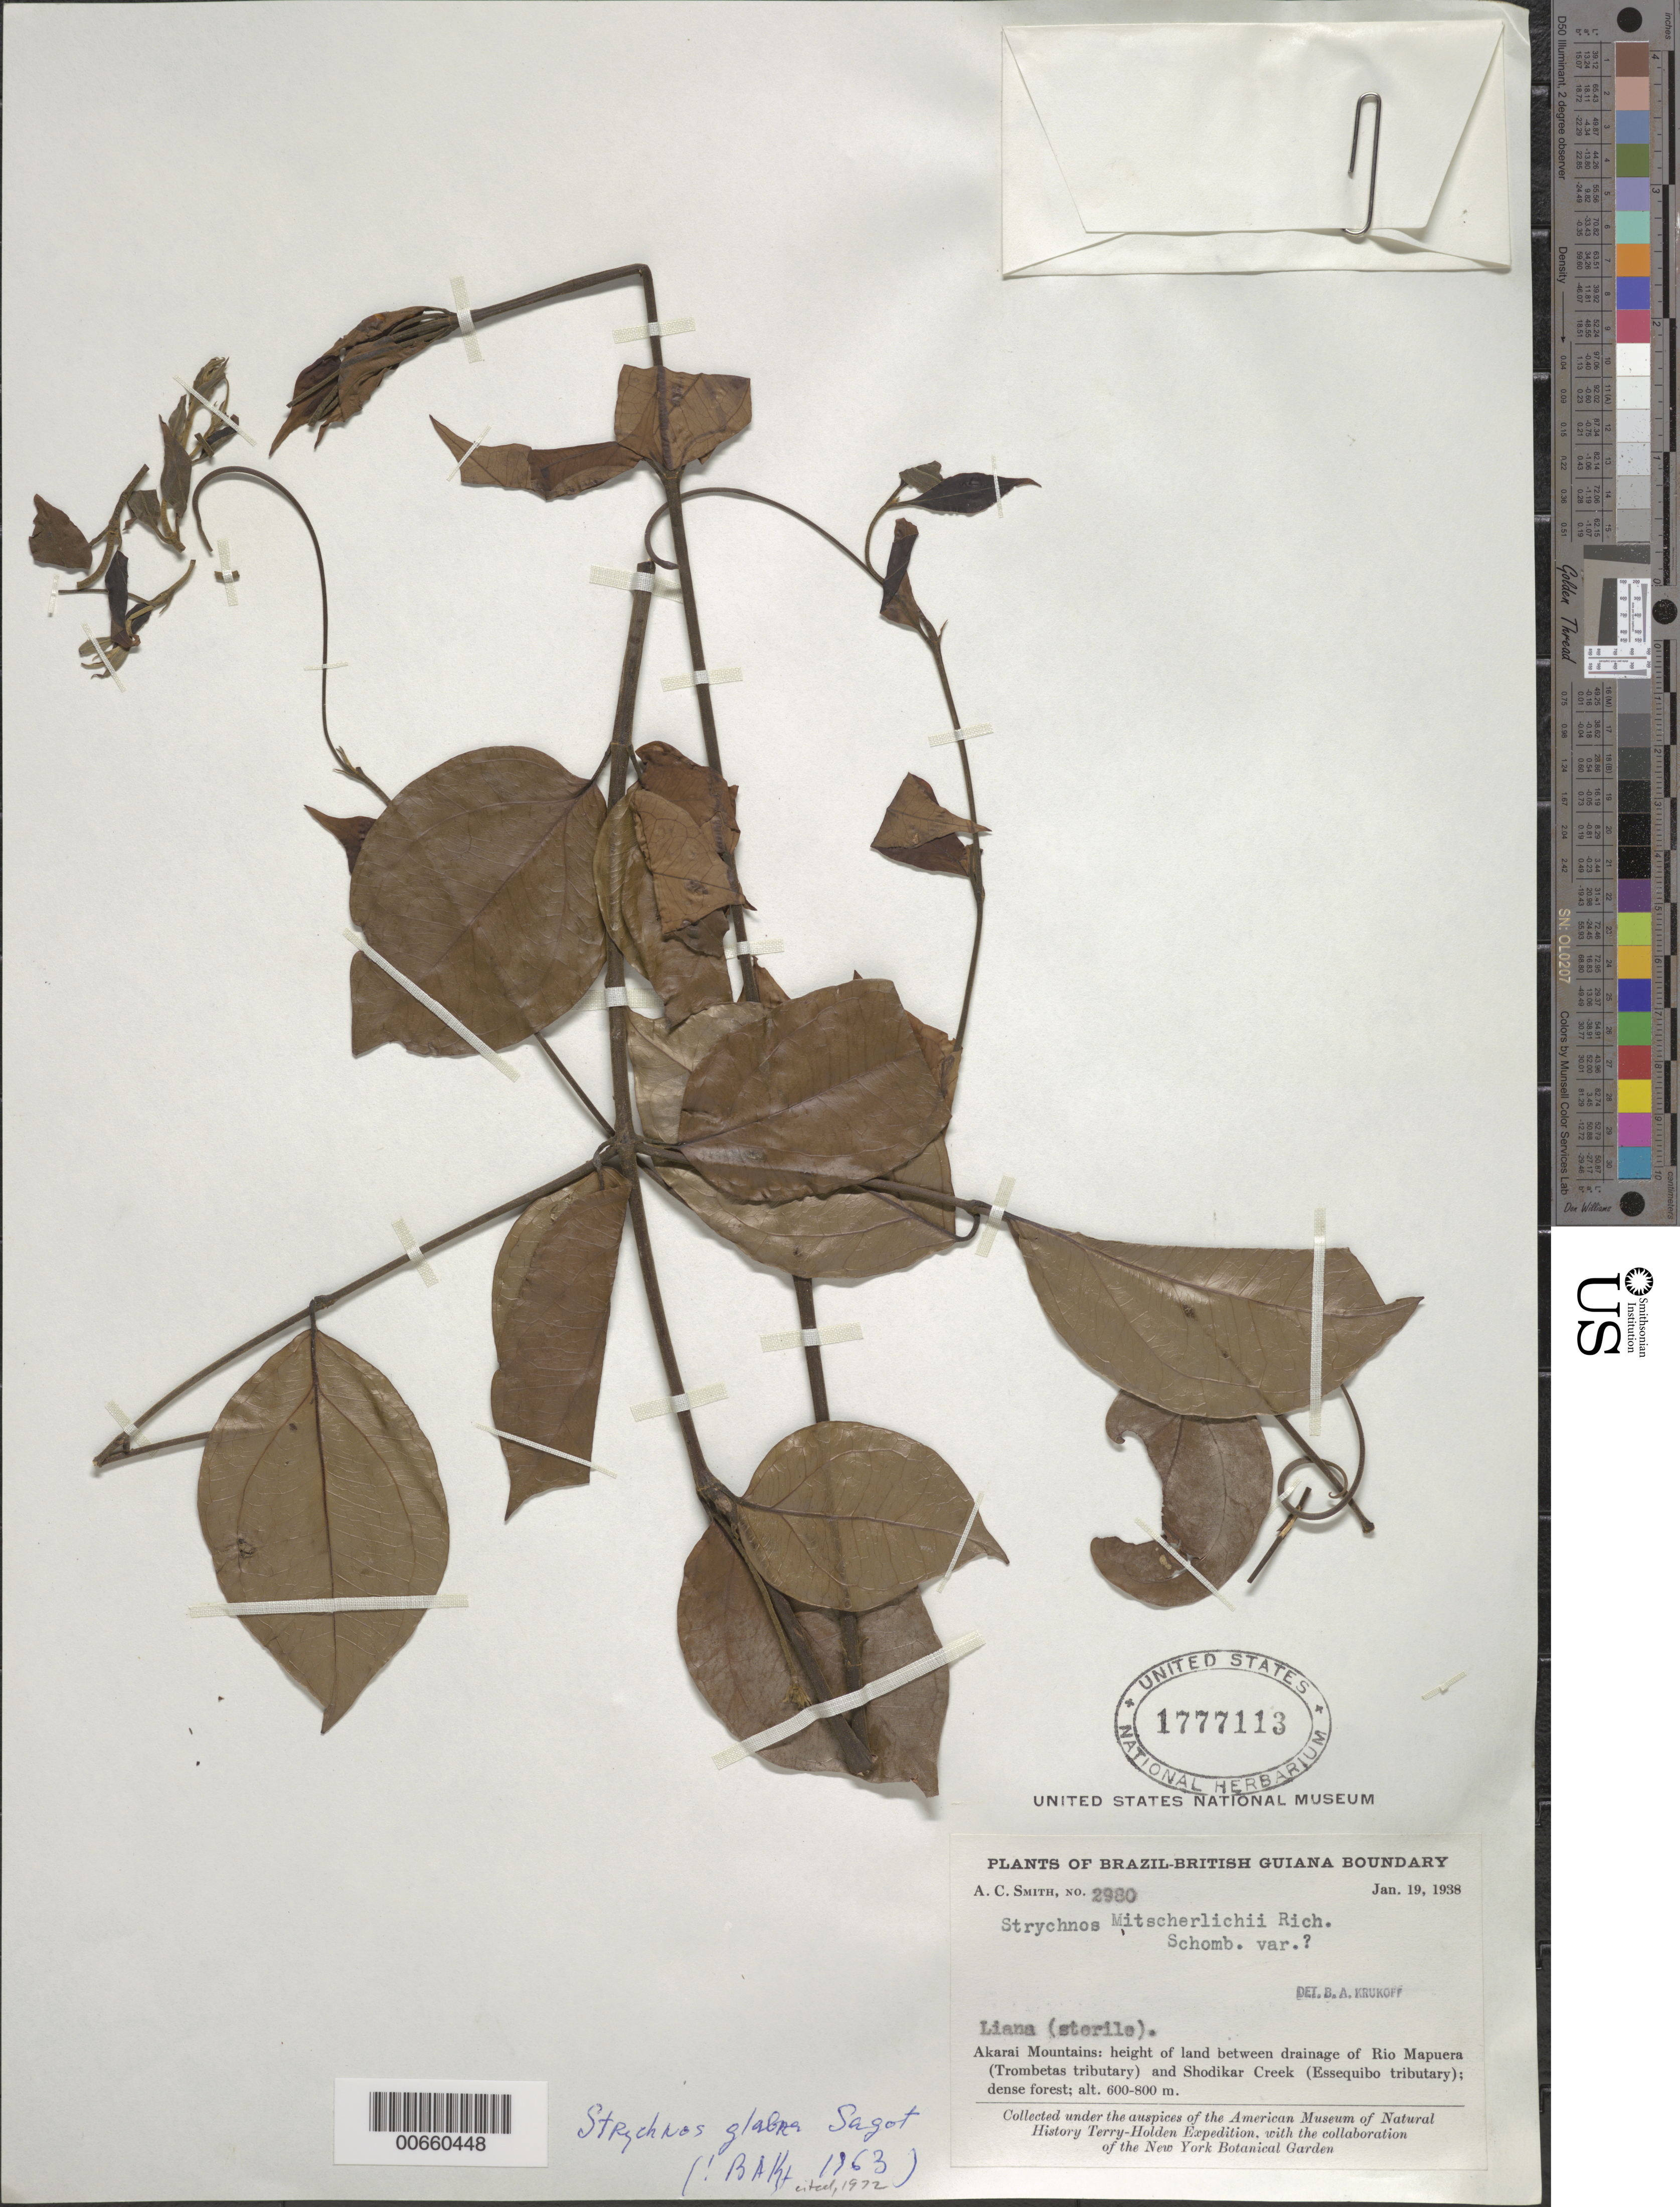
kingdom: Plantae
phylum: Tracheophyta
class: Magnoliopsida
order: Gentianales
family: Loganiaceae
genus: Strychnos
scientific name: Strychnos glabra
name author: Sagot ex Progel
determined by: Krukoff, B. A.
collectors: A. C. Smith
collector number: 2980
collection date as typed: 19-Jan-38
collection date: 1938-01-19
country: Guyana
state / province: U. Takutu-U. Essequibo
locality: Akarai Mts., betw. drainage of Mapuera R. (Trombetas trib.) & Shodikar Creek (Essequibo trib.)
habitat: Dense forest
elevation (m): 600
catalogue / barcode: US 1777113